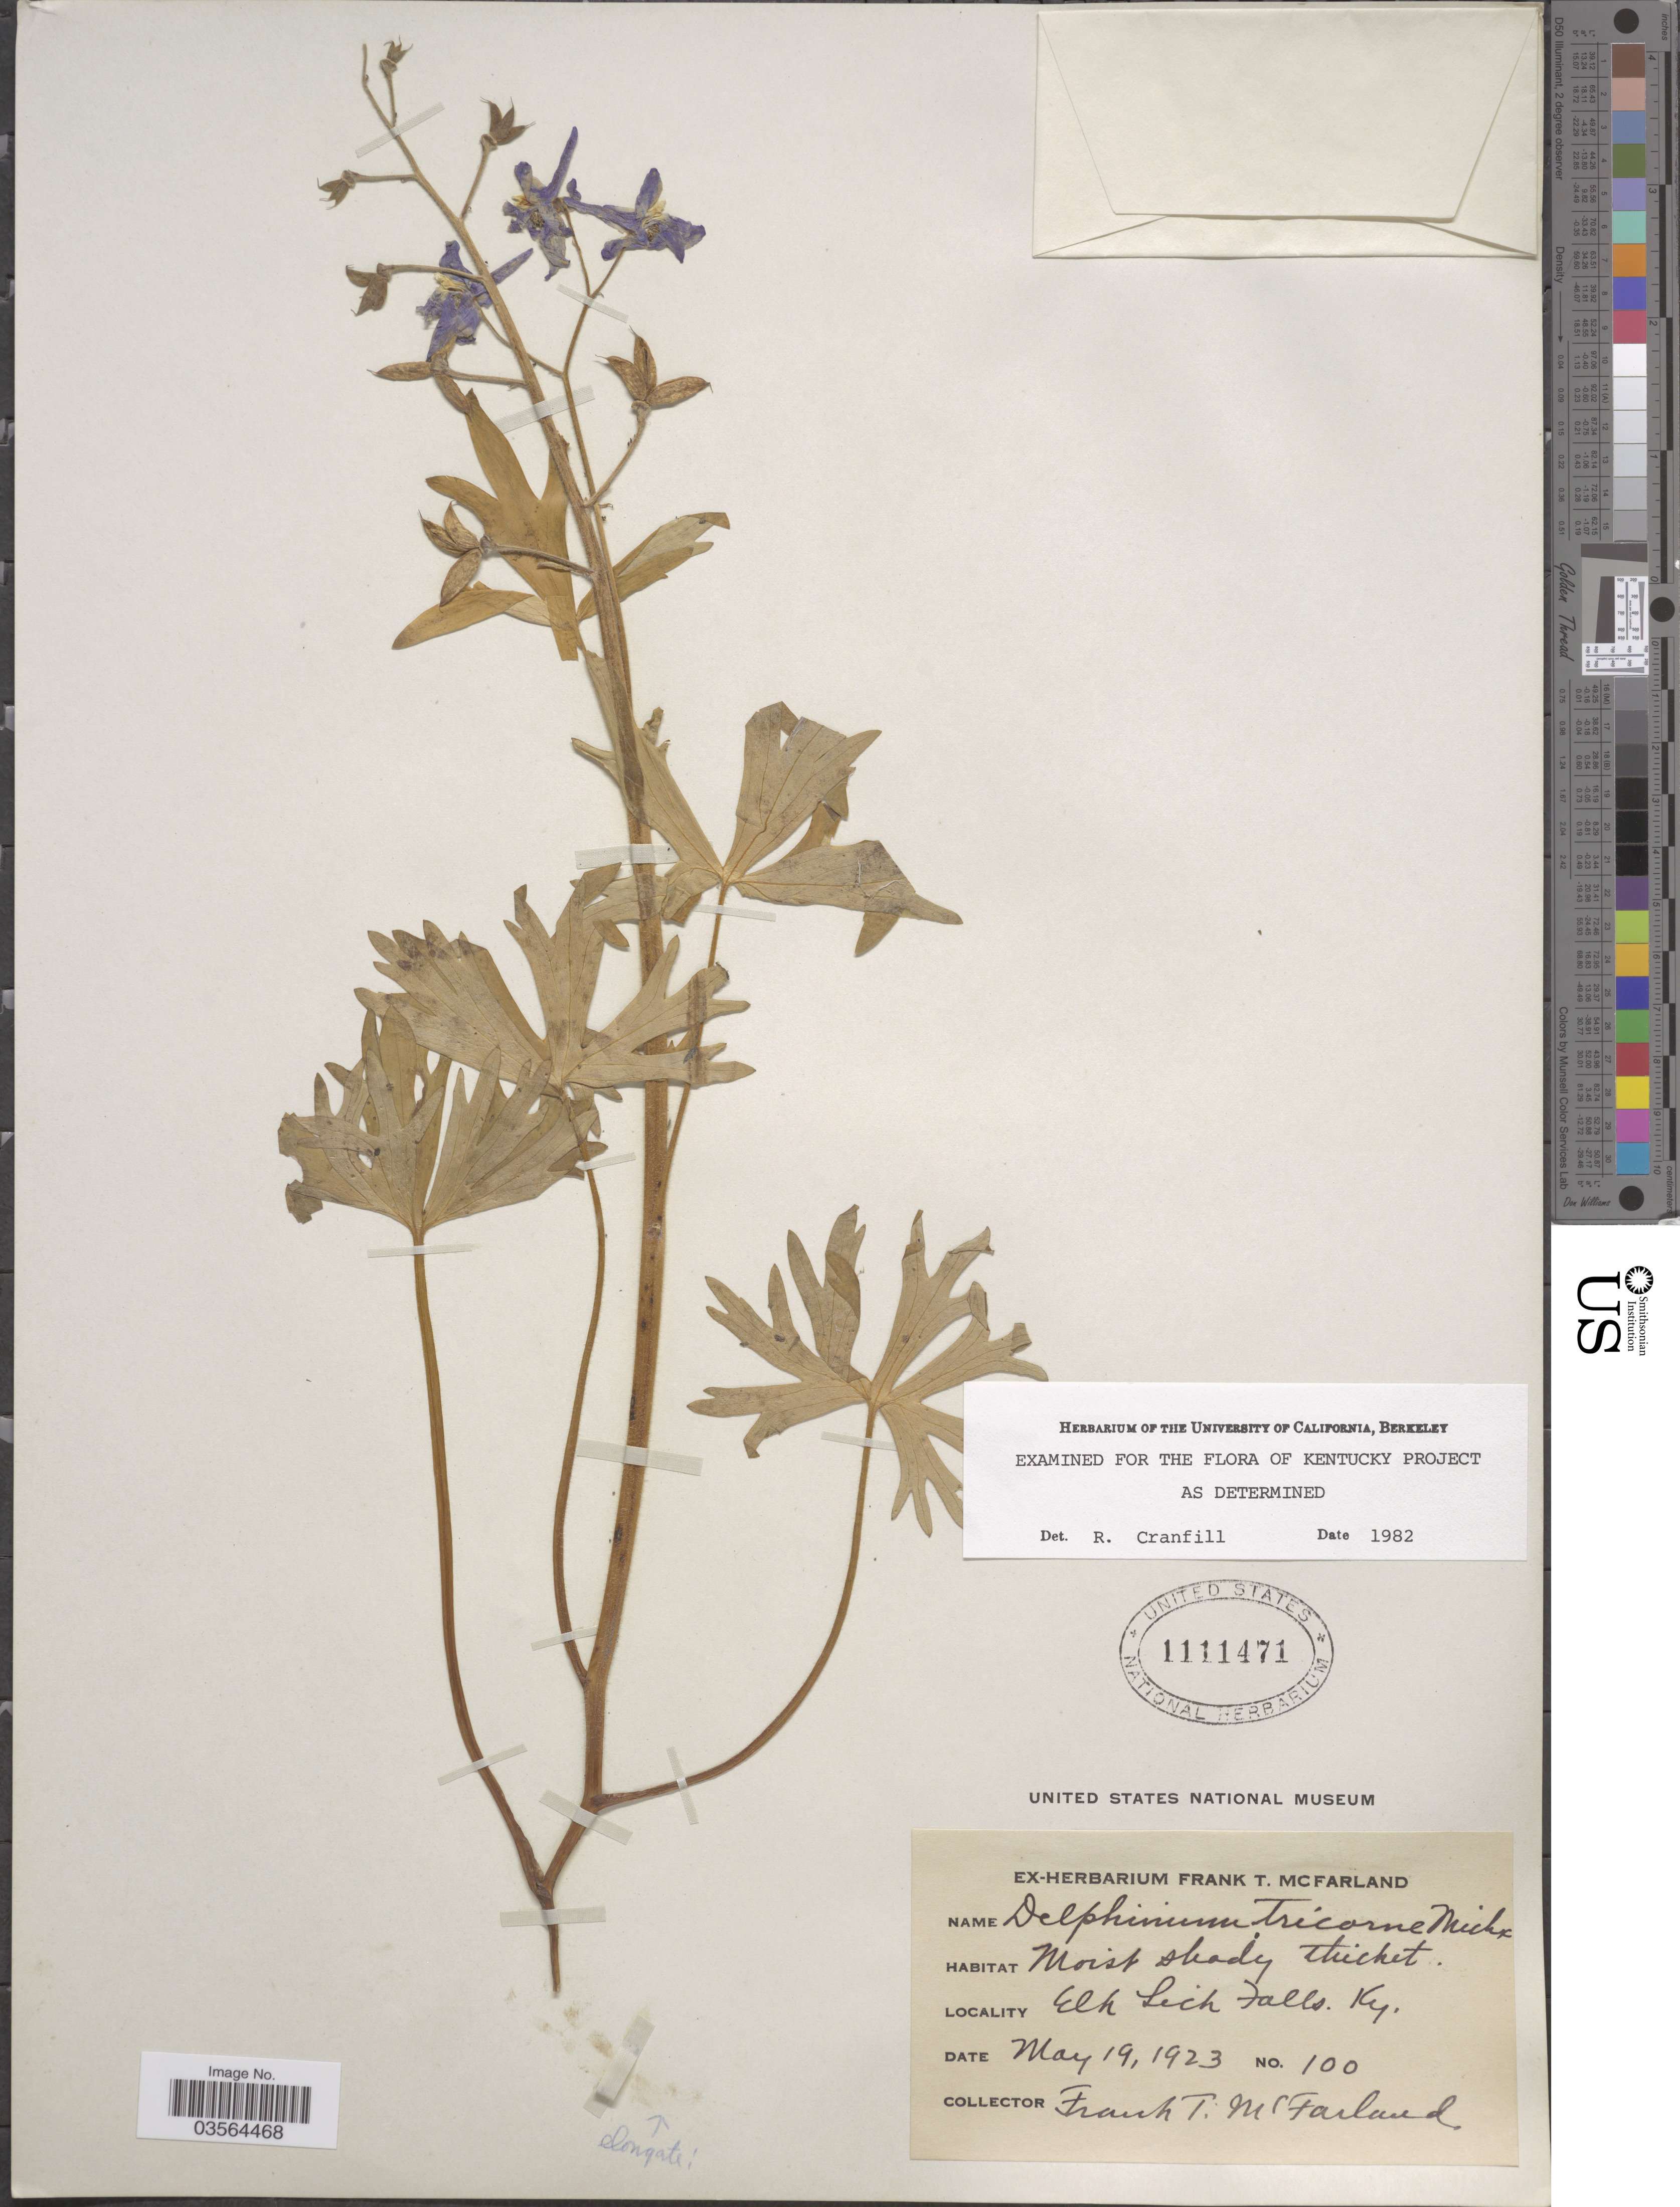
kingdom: Plantae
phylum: Tracheophyta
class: Magnoliopsida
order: Ranunculales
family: Ranunculaceae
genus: Delphinium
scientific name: Delphinium tricorne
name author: Michx.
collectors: F. McFarland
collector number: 100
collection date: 1923-05-19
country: United States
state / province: Kentucky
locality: Elk Lich Falls.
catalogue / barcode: US 1111471